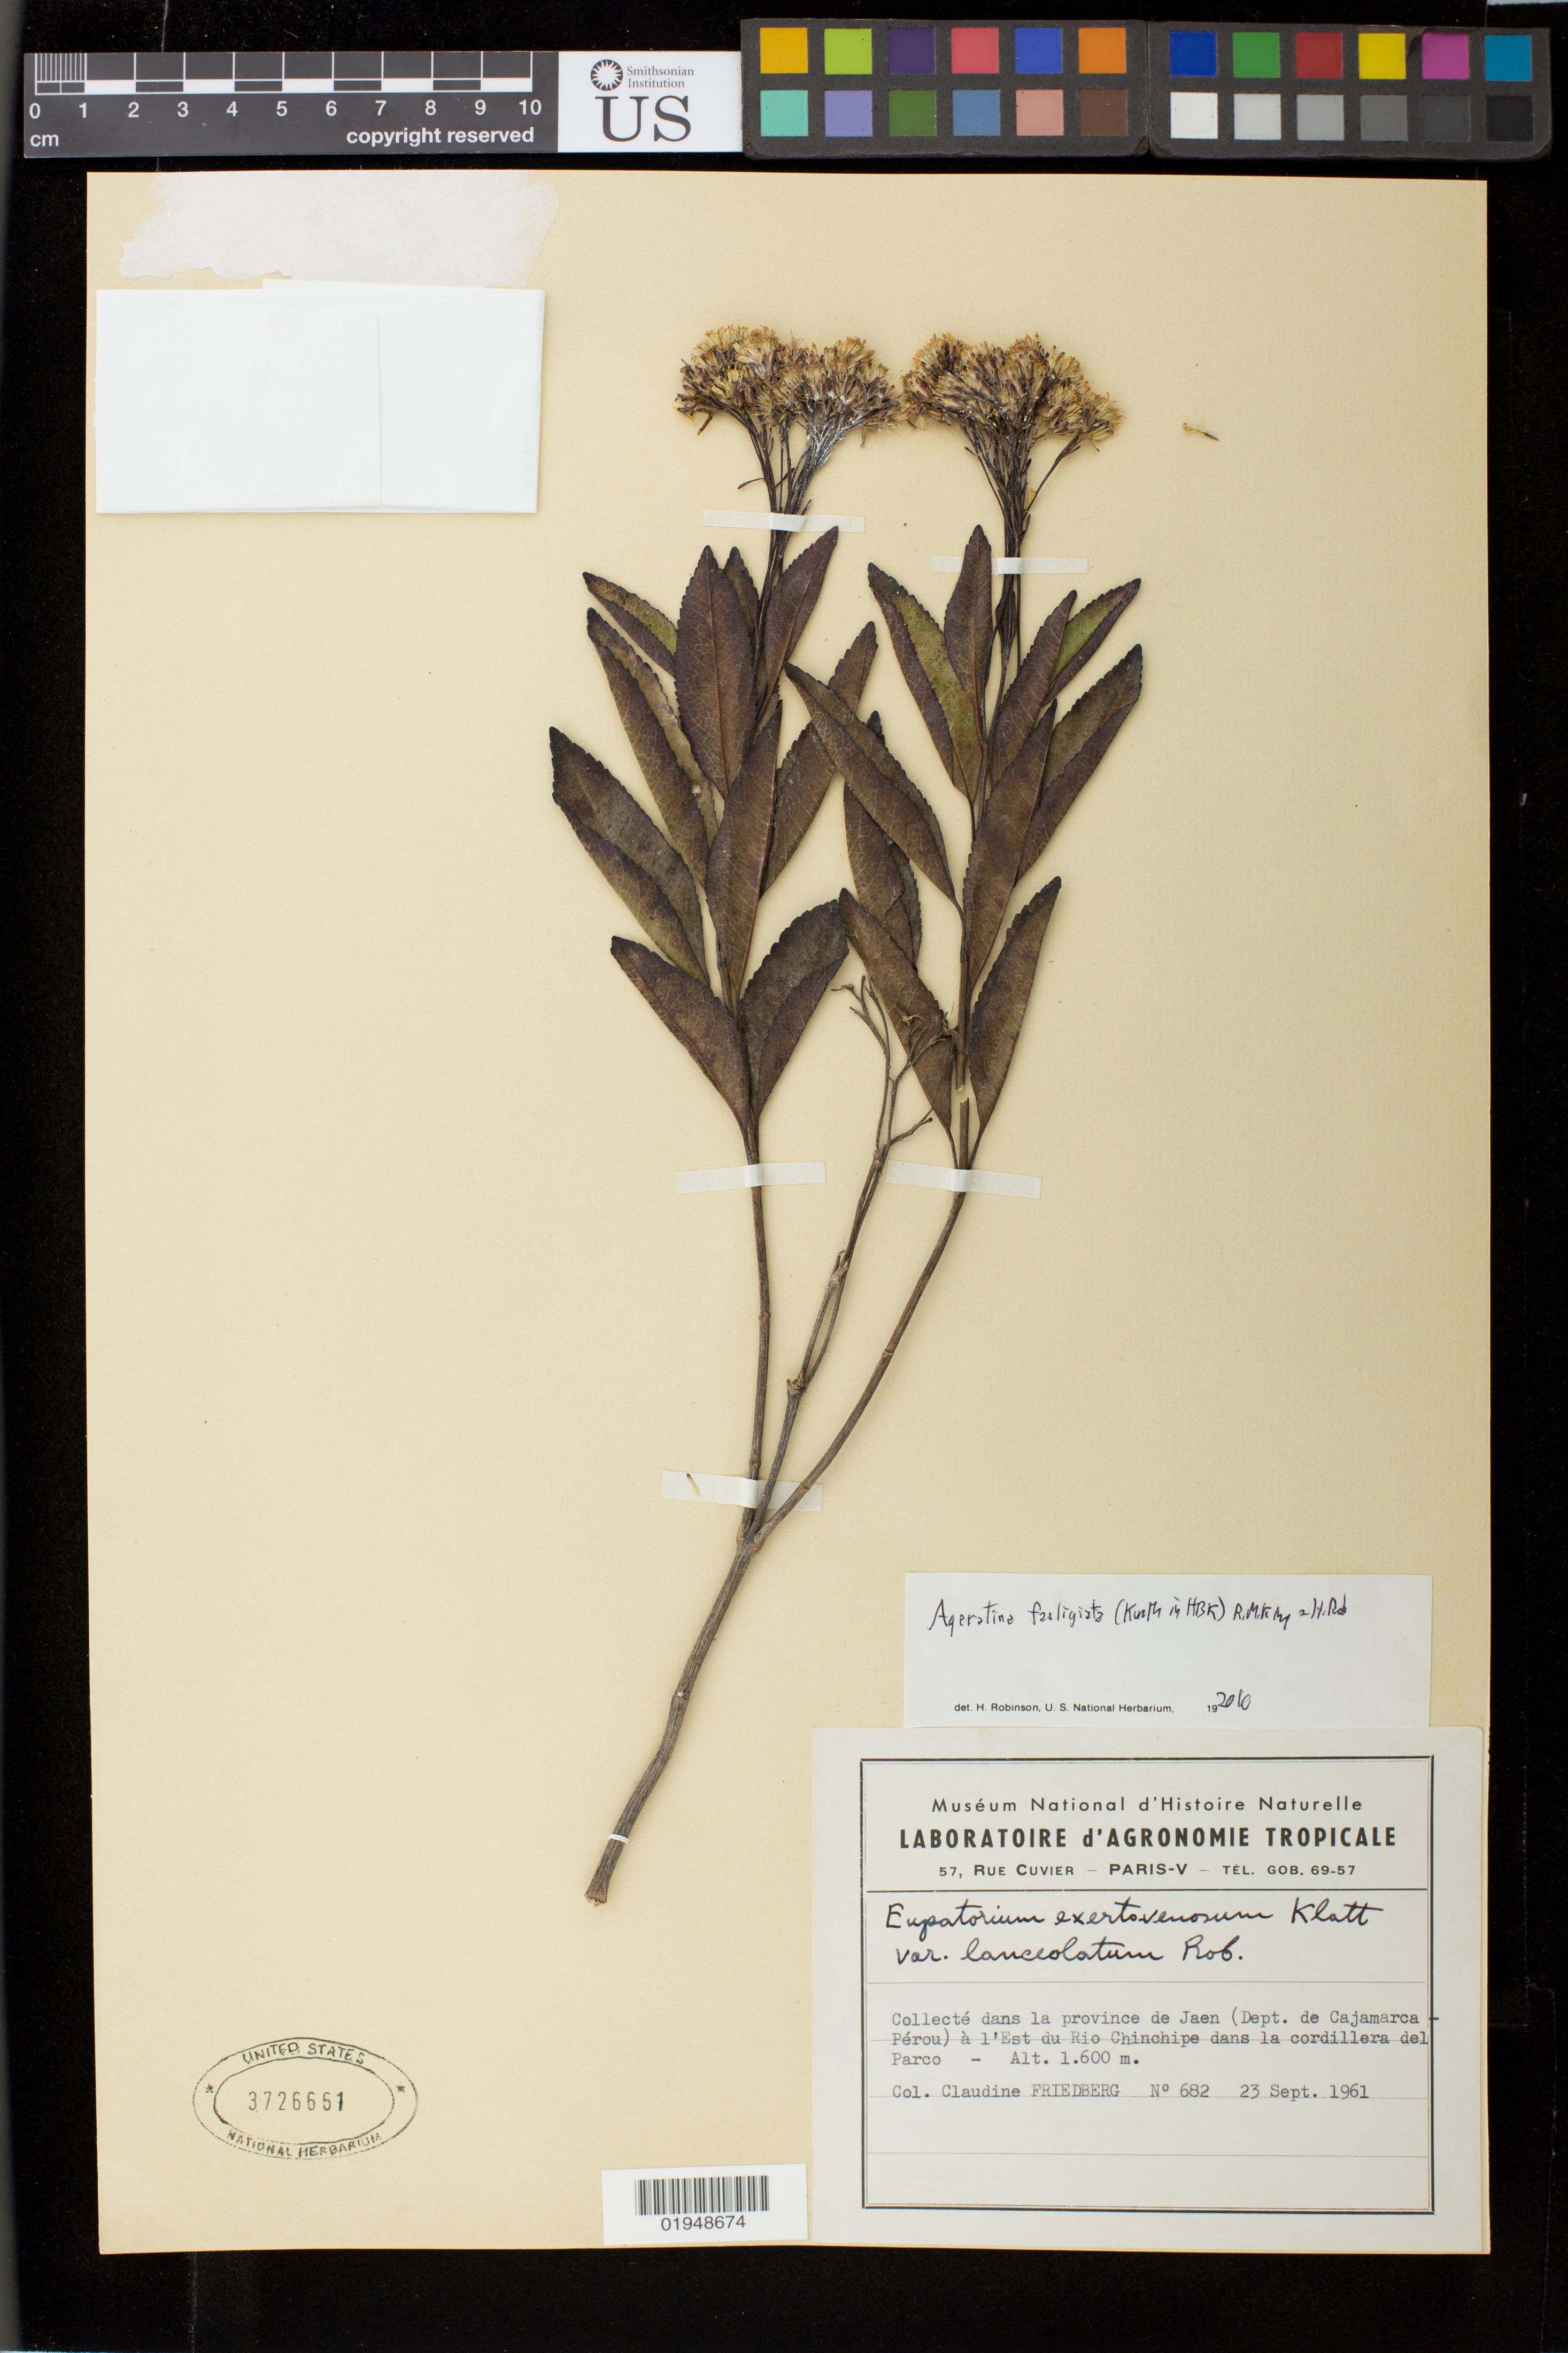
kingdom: Plantae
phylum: Tracheophyta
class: Magnoliopsida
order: Asterales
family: Asteraceae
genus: Ageratina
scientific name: Ageratina fastigiata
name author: (Kunth) R.M. King & H. Rob.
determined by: Robinson, Harold E.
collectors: C. Friedberg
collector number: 682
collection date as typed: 23 Sep 1961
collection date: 1961-09-23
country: Peru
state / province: Cajamarca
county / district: Jaén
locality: dans la province de Jaén (Dept. de Cajamarca-Percu) a l'Est du Rio Chinchipe dans la cordillera del Parco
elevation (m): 1700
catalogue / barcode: US 3726661